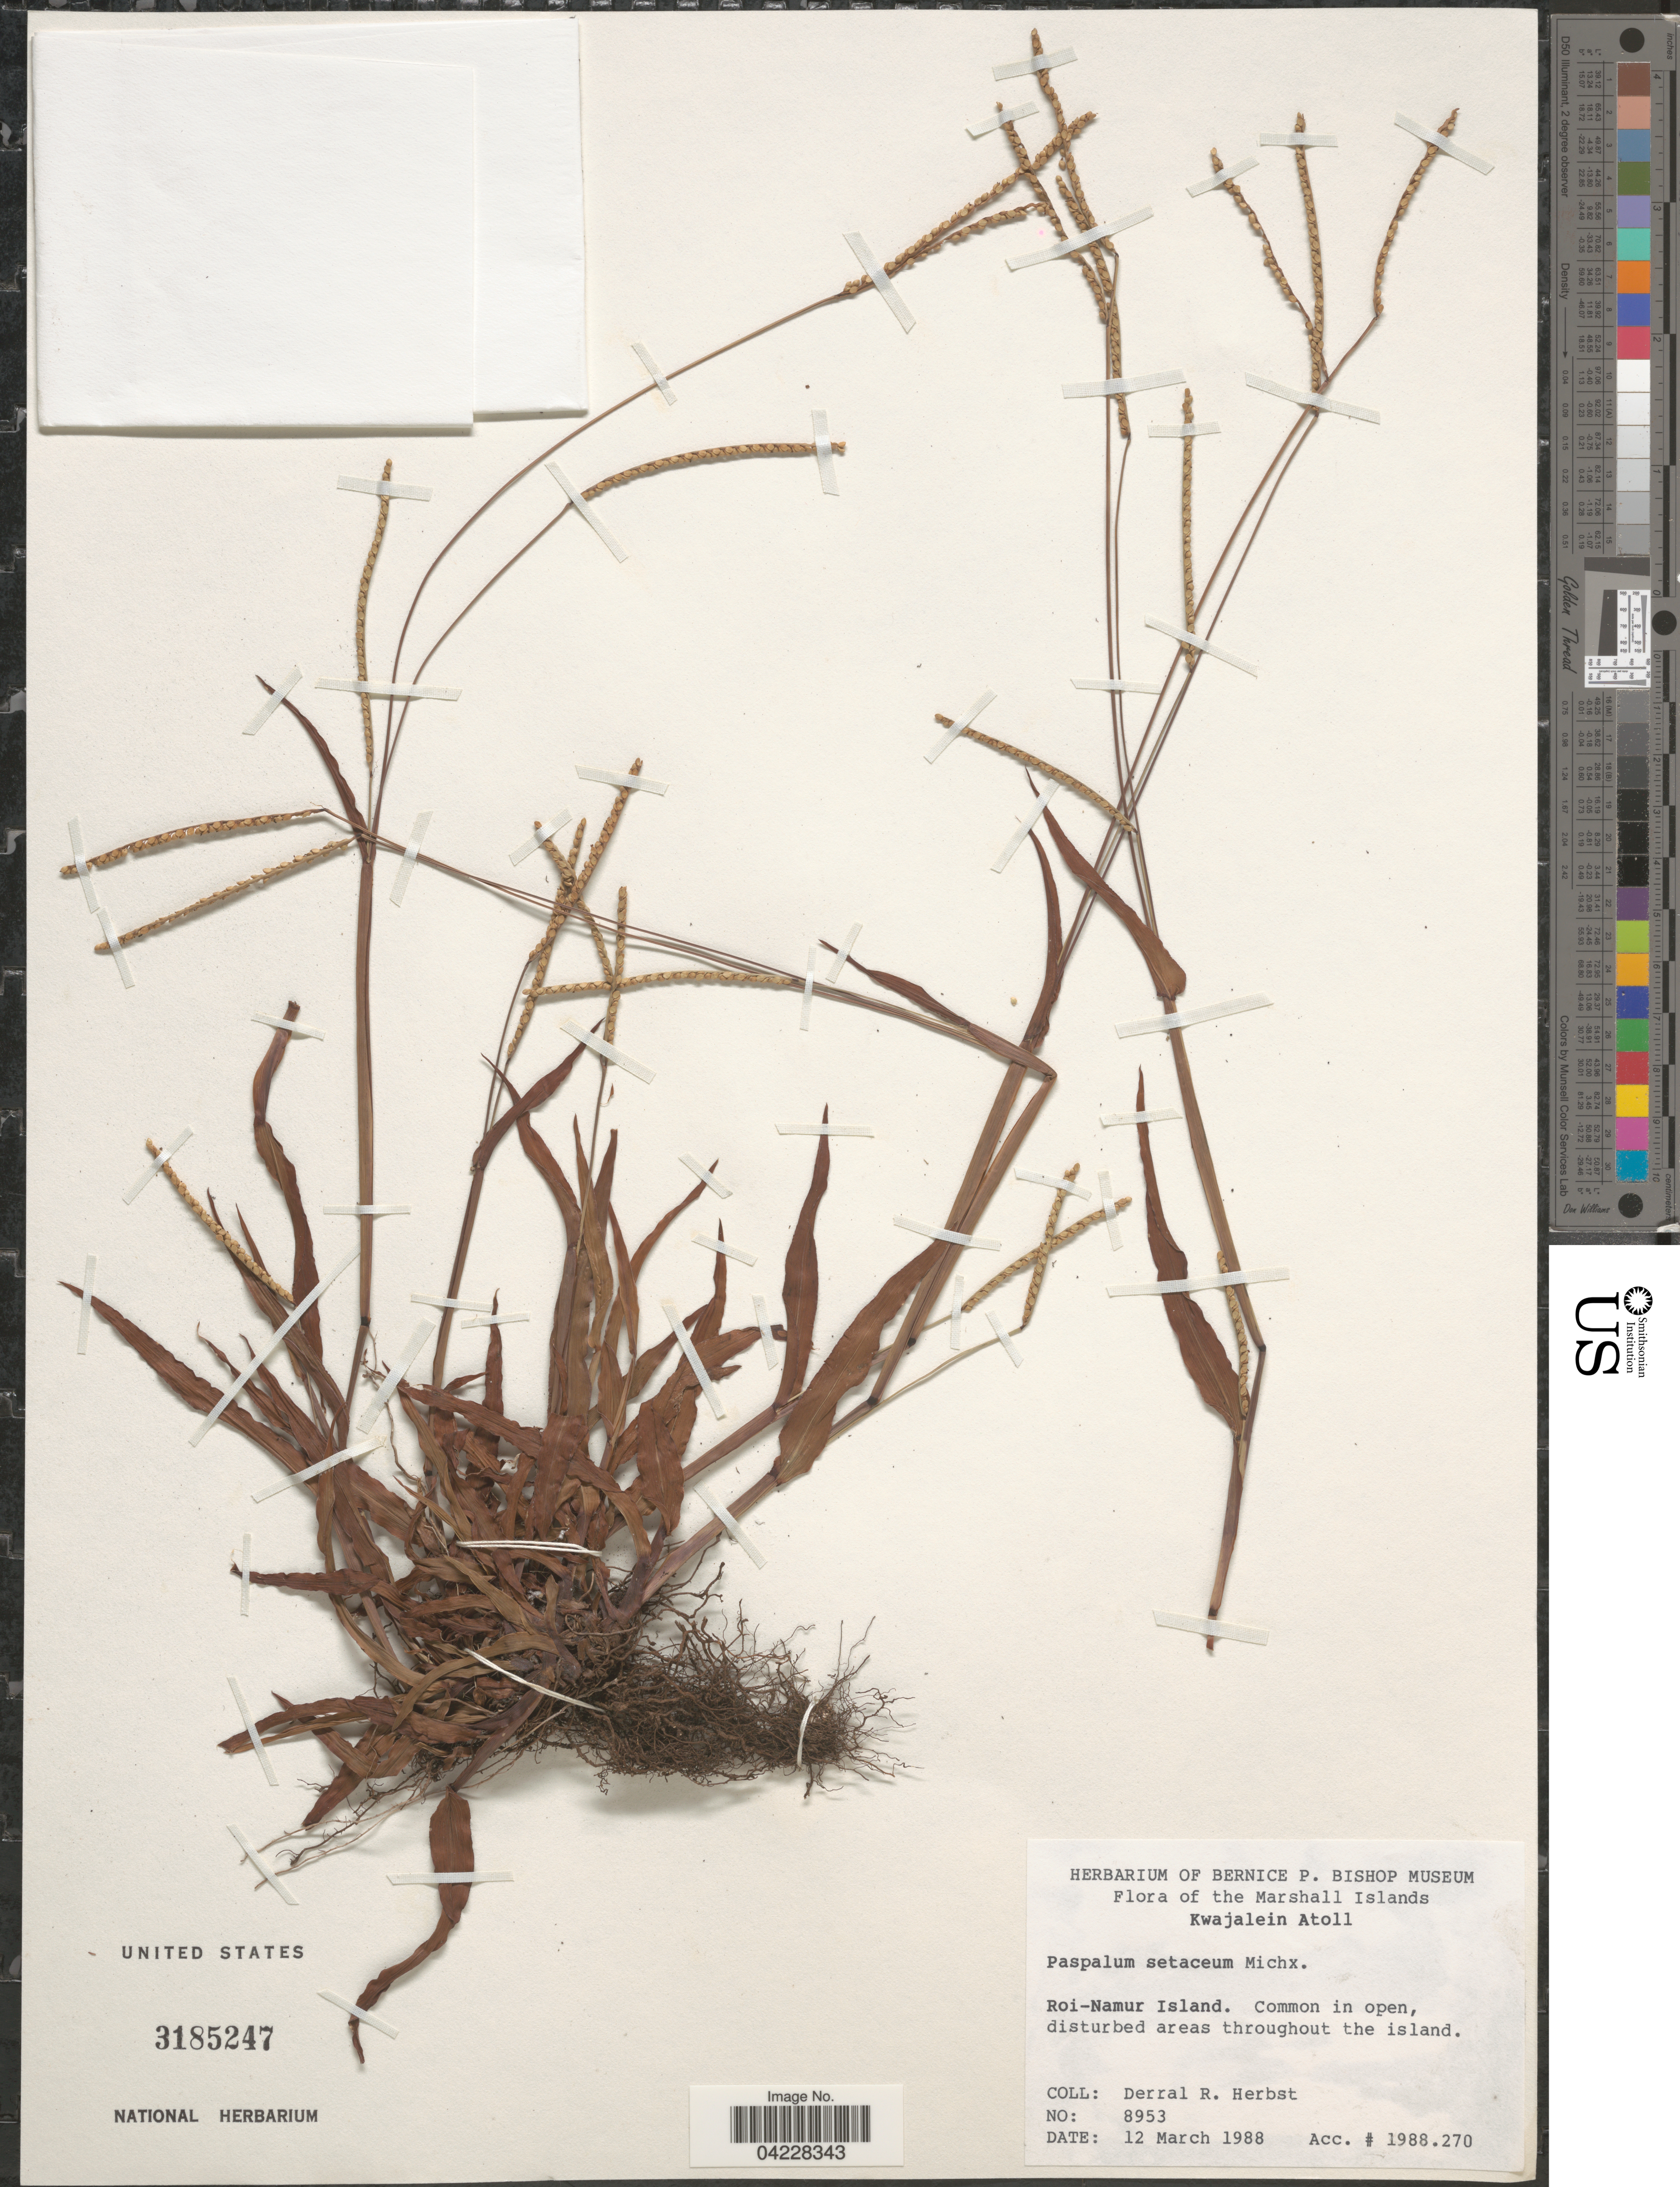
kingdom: Plantae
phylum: Tracheophyta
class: Liliopsida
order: Poales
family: Poaceae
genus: Paspalum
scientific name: Paspalum setaceum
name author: Michx.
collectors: D. R. Herbst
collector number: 8953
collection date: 1988-03-12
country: Marshall Islands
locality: Kwajalein Atoll. Roi-Namur Island. Common in open, disturbed areas throughout the island.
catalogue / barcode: US 3185247